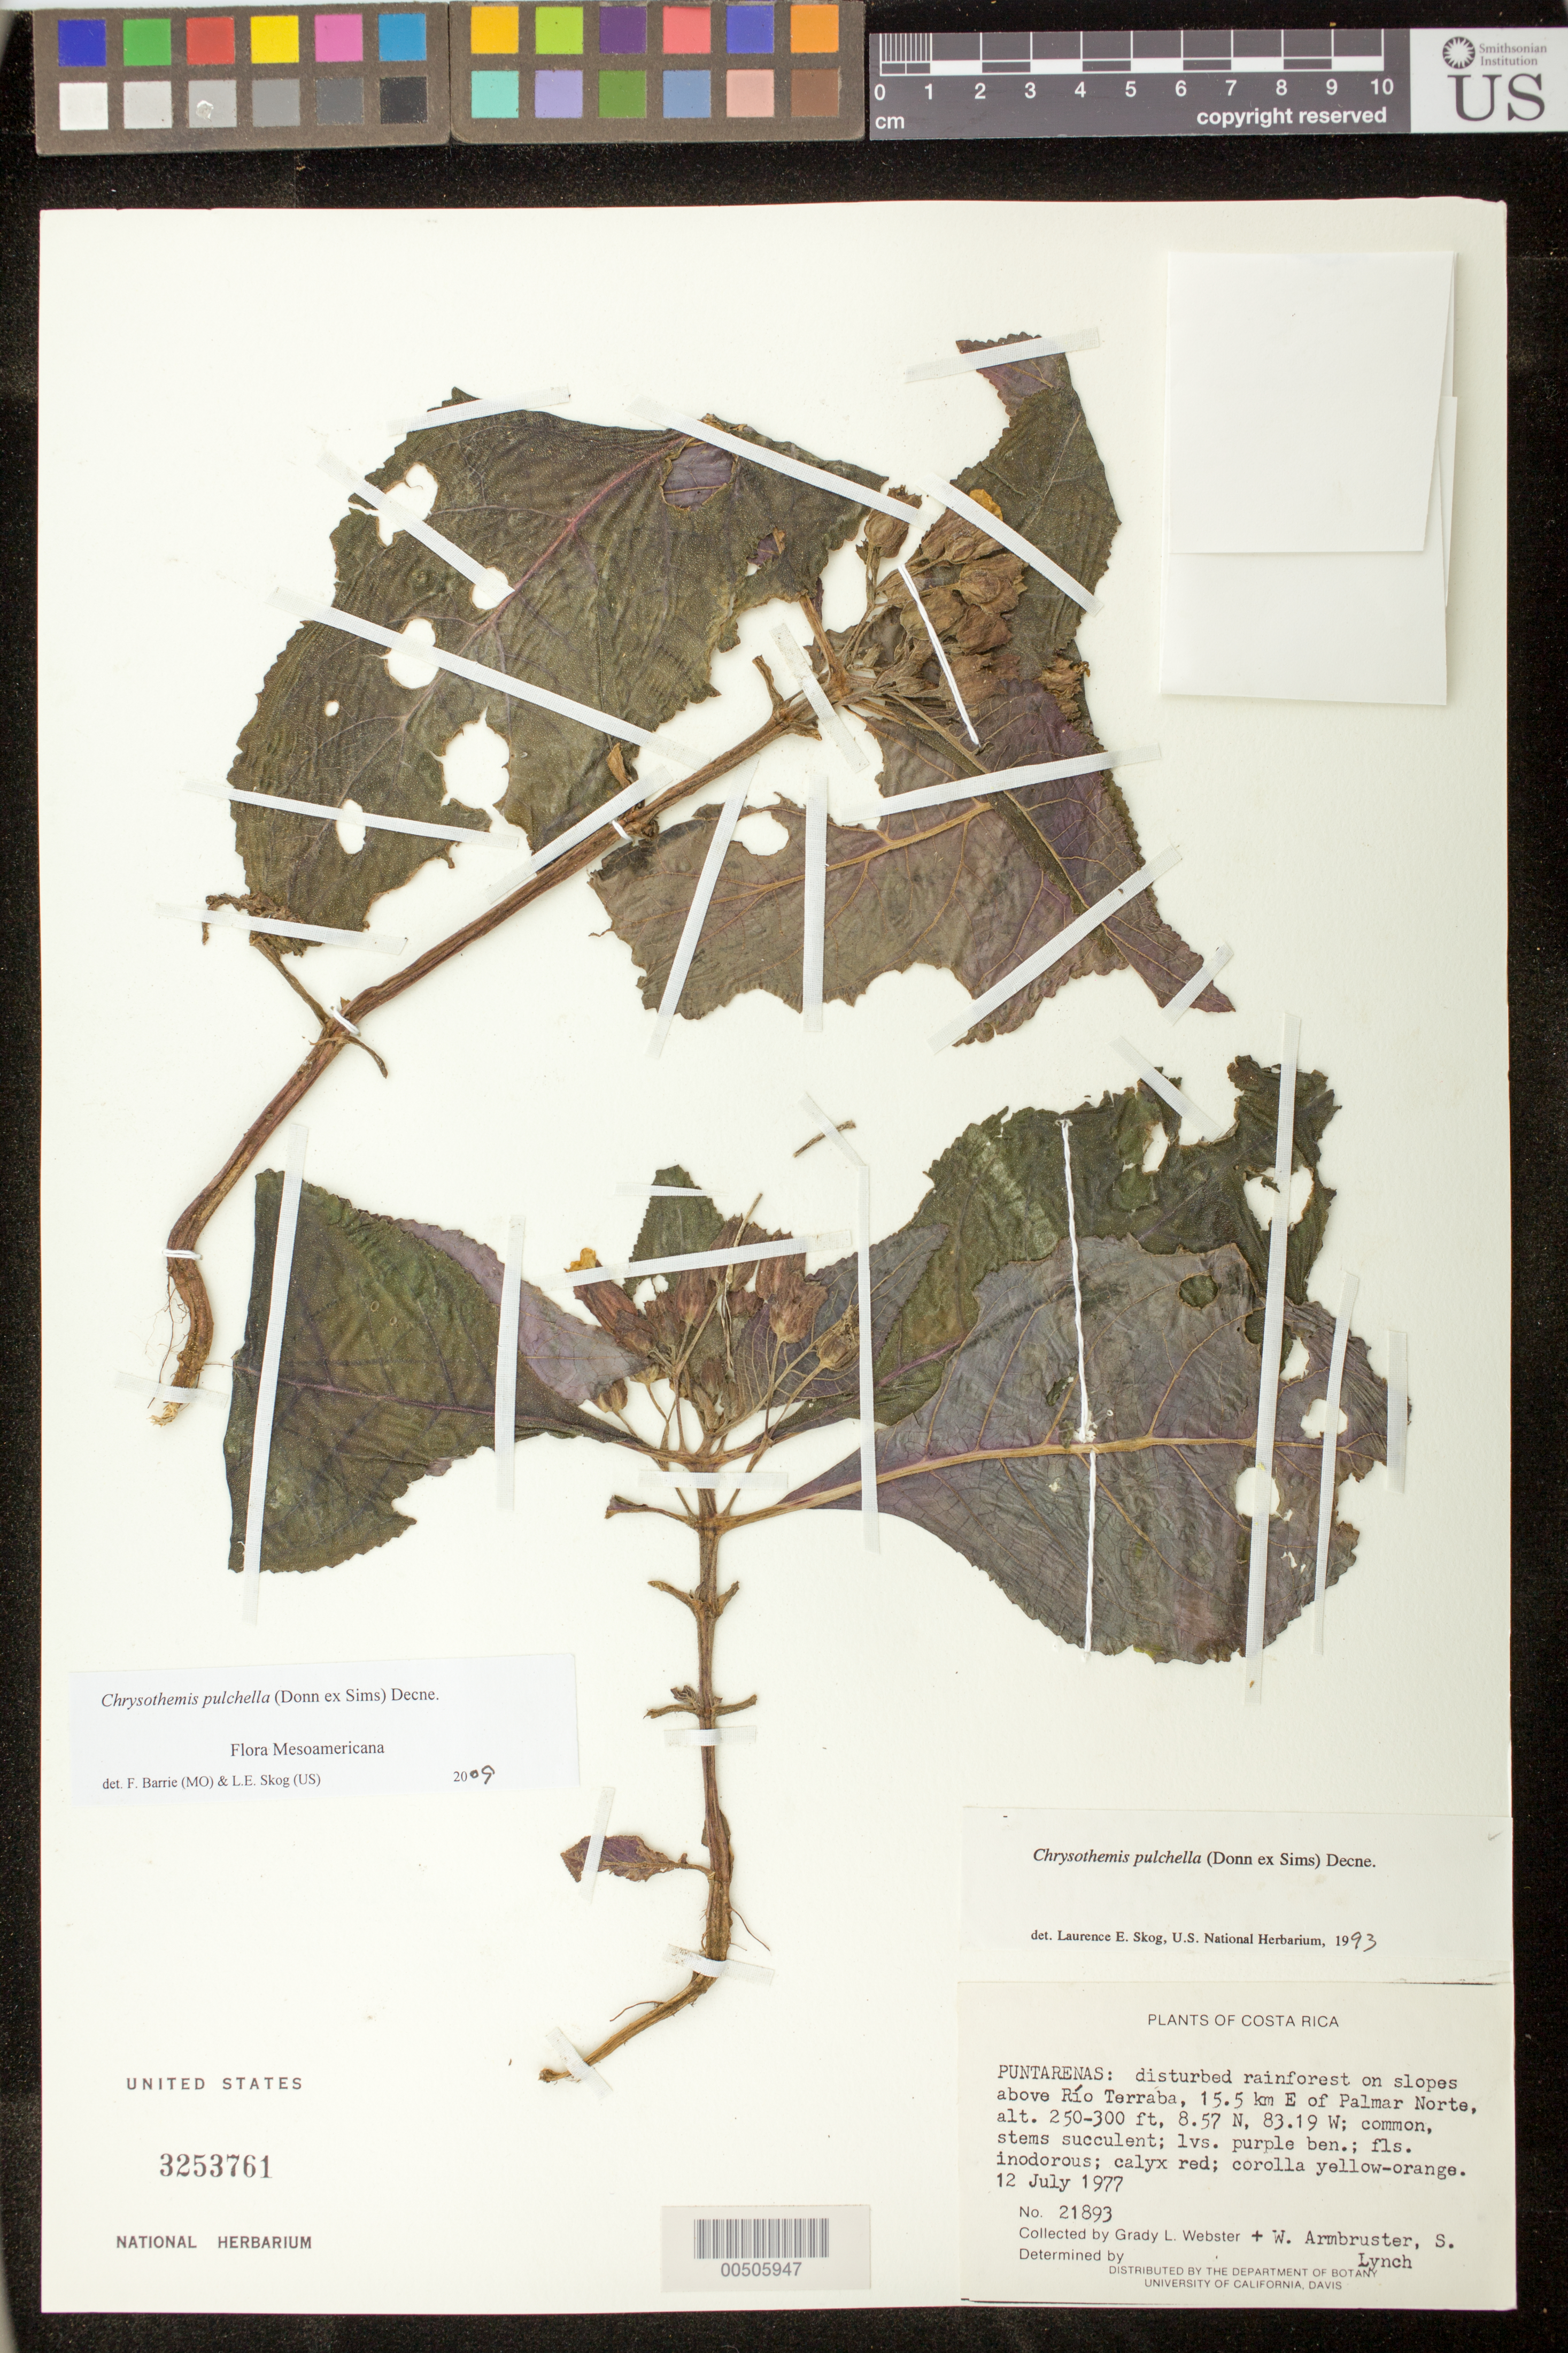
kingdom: Plantae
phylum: Tracheophyta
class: Magnoliopsida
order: Lamiales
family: Gesneriaceae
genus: Chrysothemis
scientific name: Chrysothemis pulchella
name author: (Donn ex Sims) Decne.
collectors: G. L. Webster, W. S. Armbruster & S. Lynch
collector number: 21893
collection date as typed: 12 Jul 1977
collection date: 1977-07-12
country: Costa Rica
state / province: Puntarenas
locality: Rio Terraba, E of Palmar Norte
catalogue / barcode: US 3253761